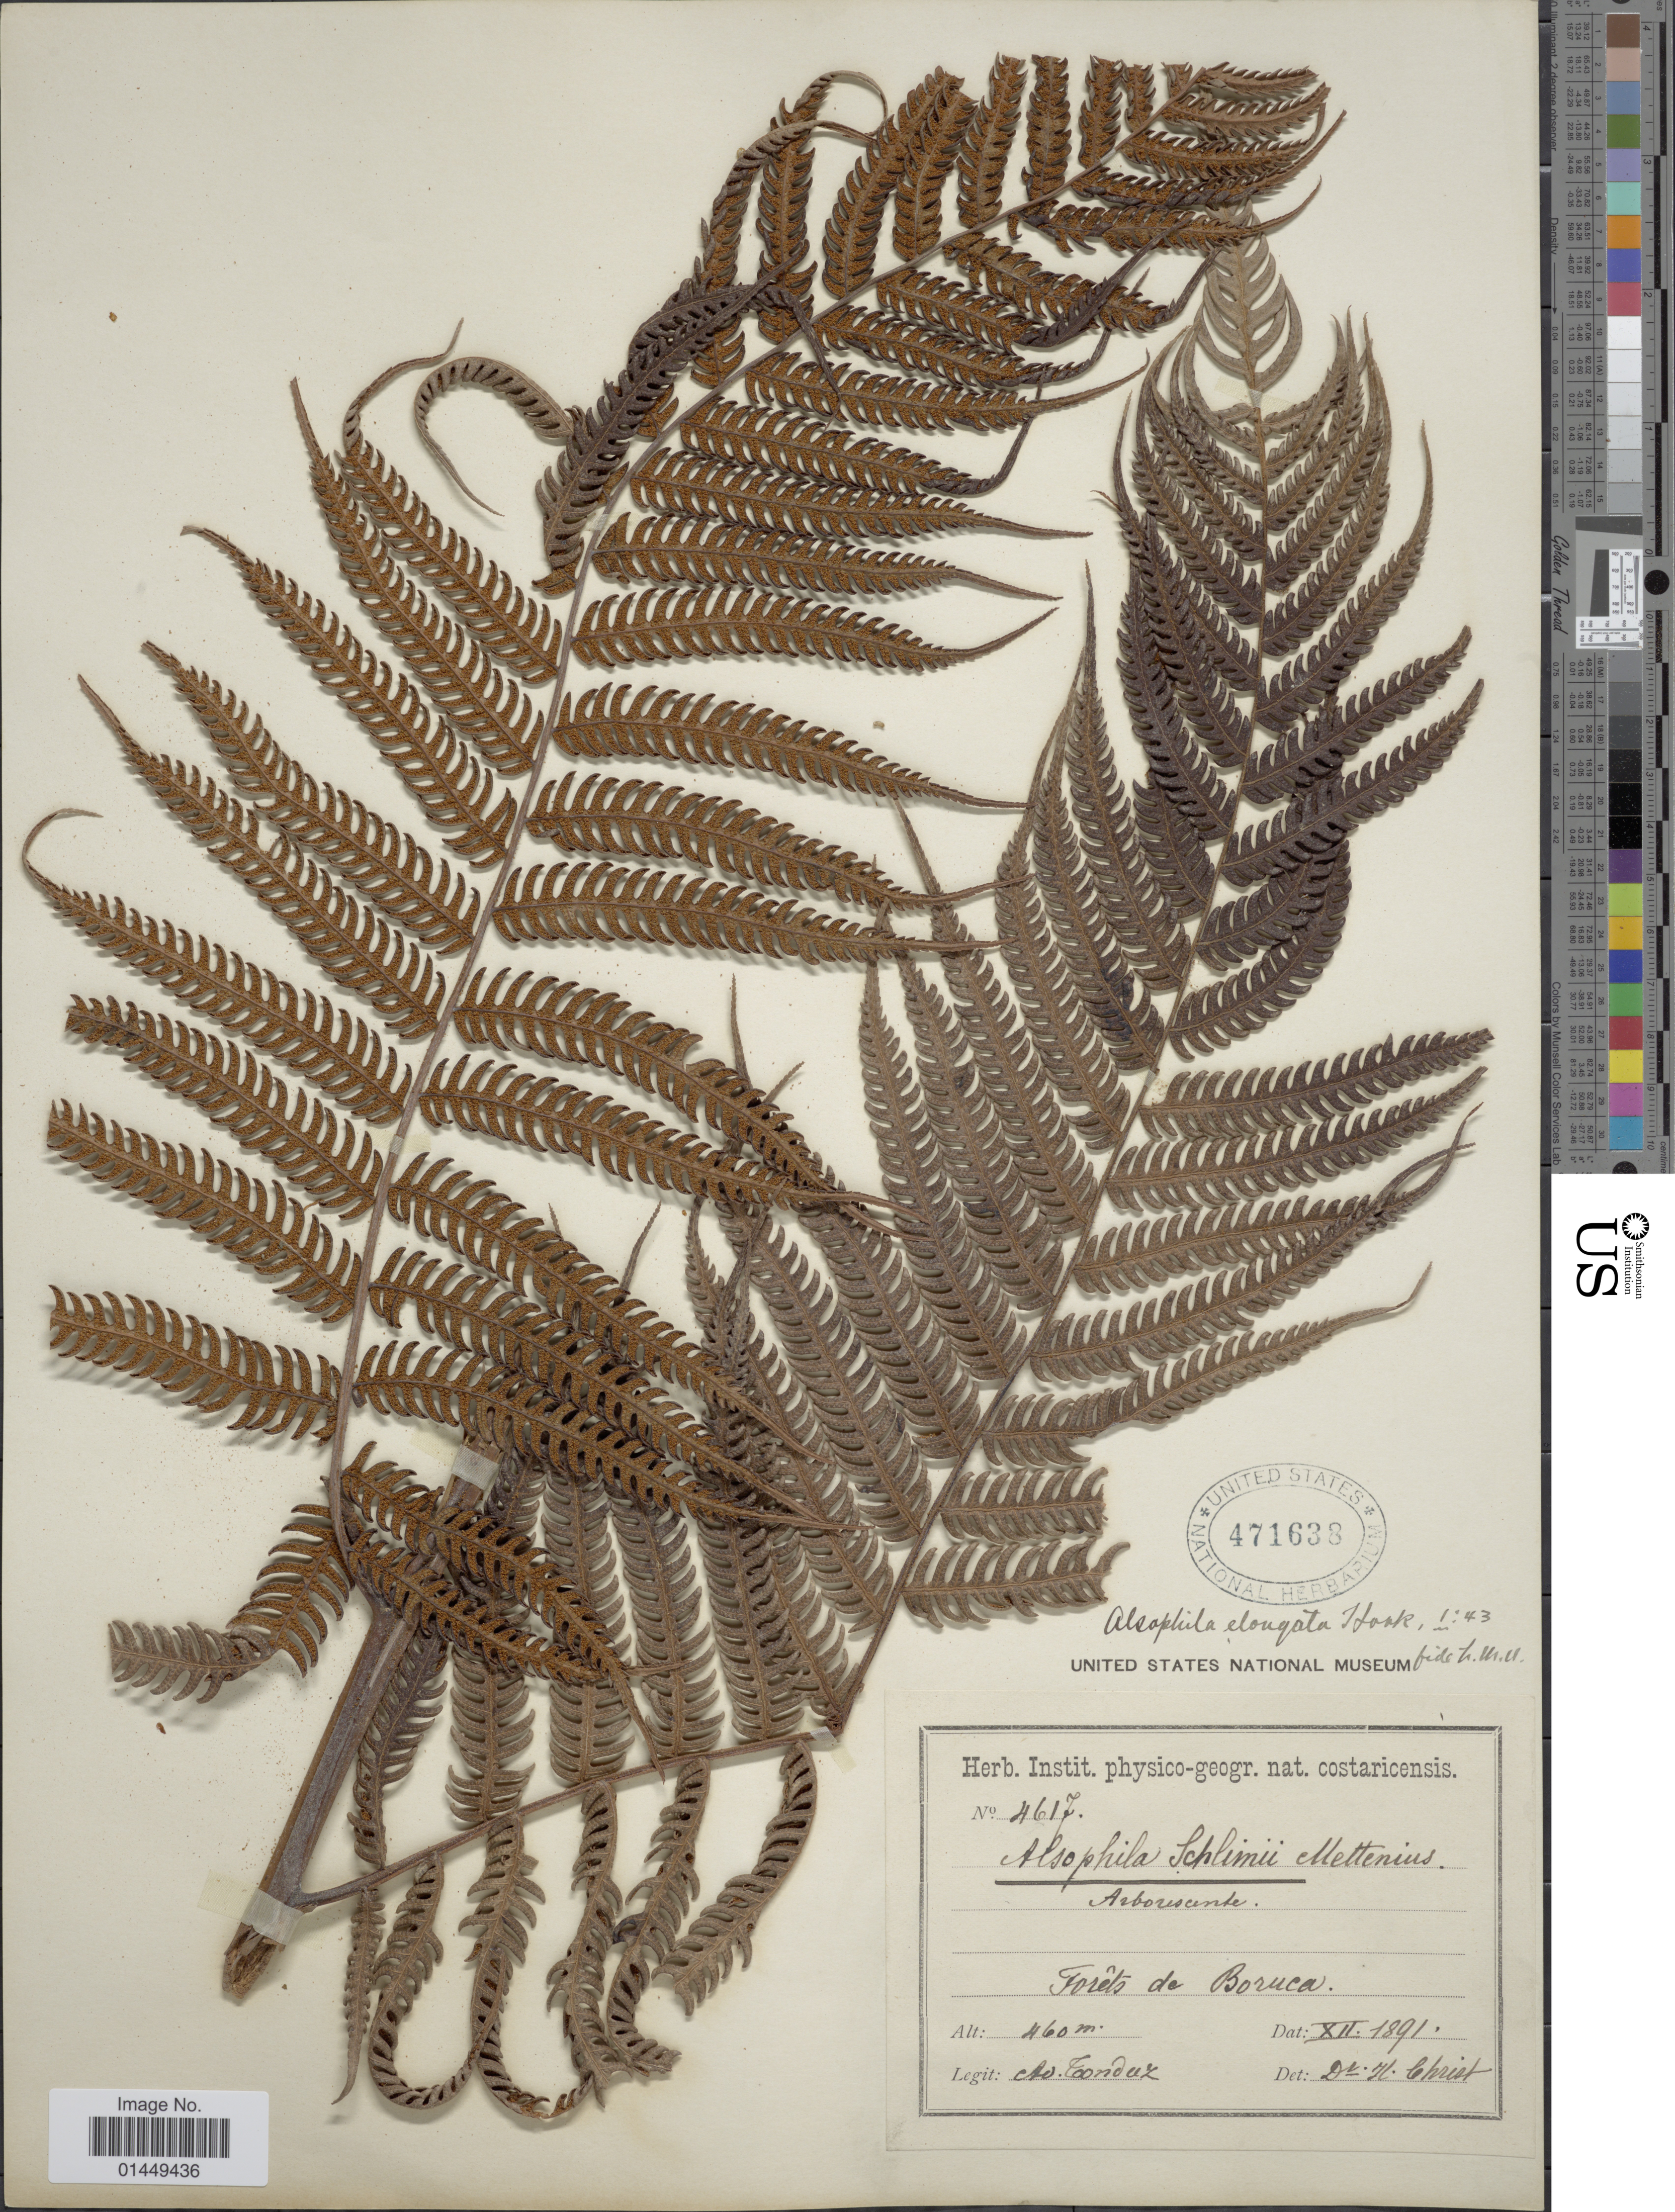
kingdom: Plantae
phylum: Tracheophyta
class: Polypodiopsida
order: Cyatheales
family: Cyatheaceae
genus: Cyathea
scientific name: Cyathea poeppigii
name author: (Hook.) Domin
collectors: A. Tonduz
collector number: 4617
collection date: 1891-12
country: Costa Rica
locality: Forêts de Boruca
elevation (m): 460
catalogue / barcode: US 471638